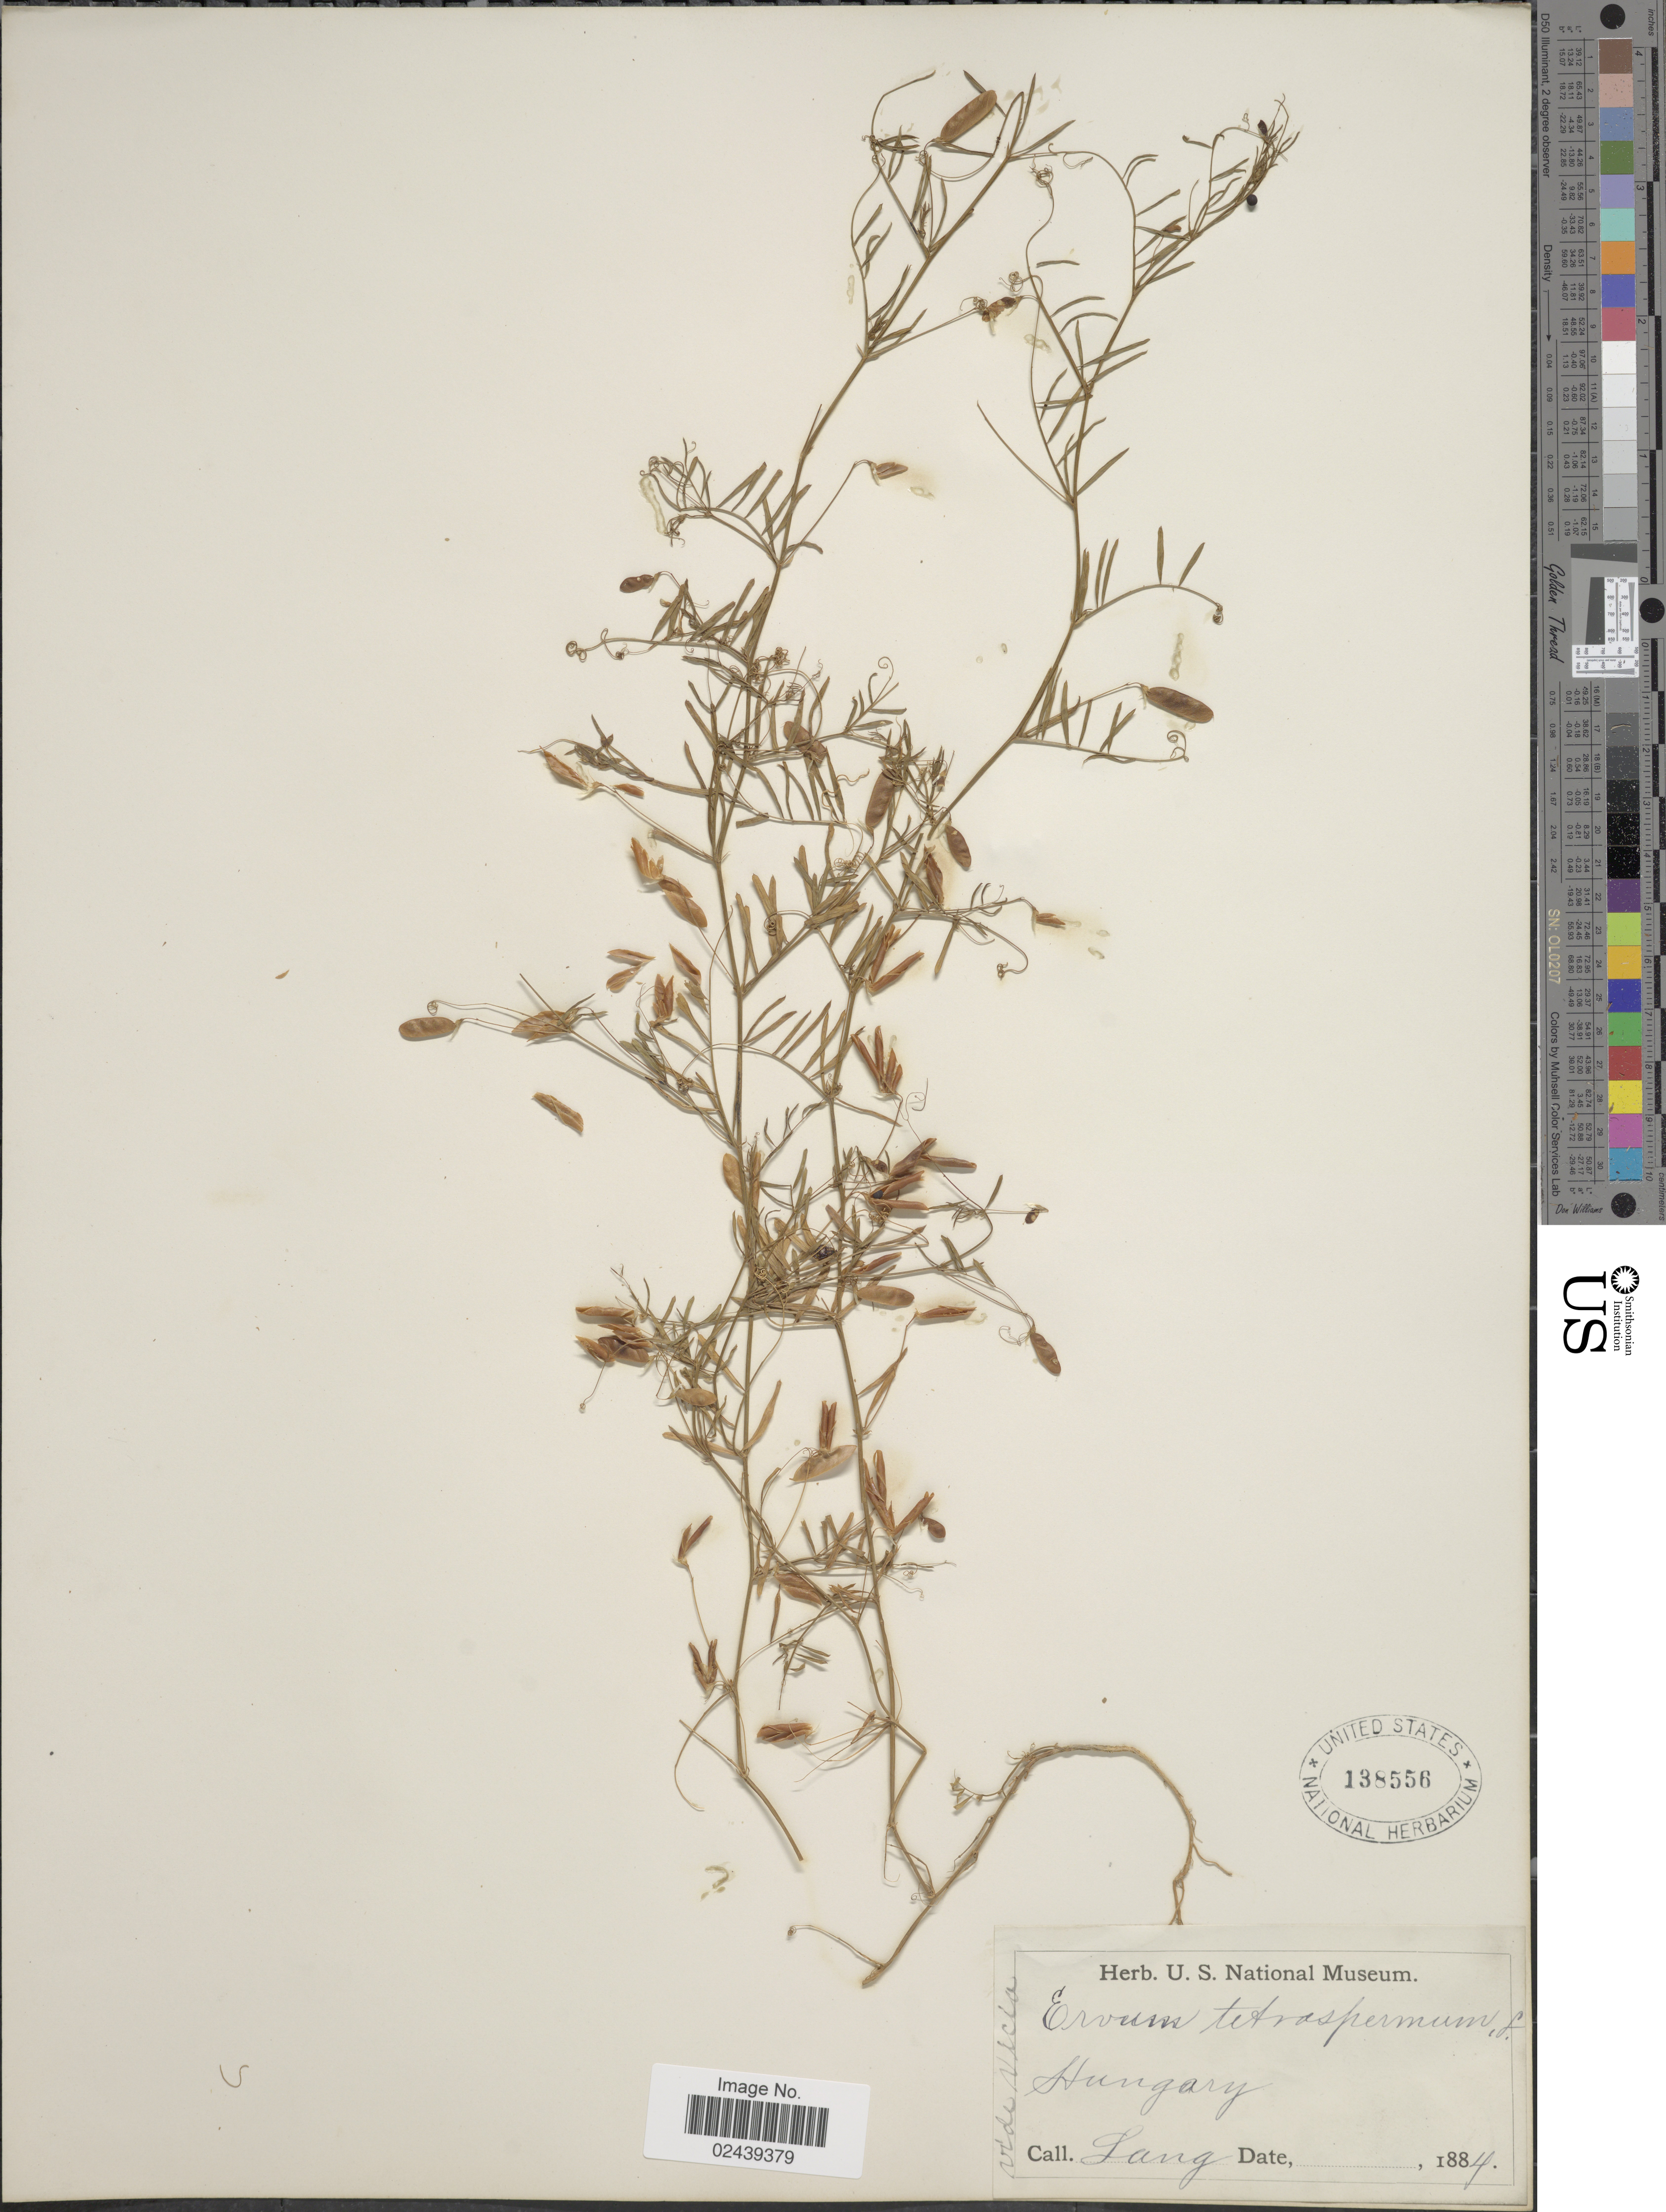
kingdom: Plantae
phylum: Tracheophyta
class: Magnoliopsida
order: Fabales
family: Fabaceae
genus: Vicia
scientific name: Vicia tetrasperma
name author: (L.) Schreb.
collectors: -- Lang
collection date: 1884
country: Hungary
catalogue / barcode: US 138556